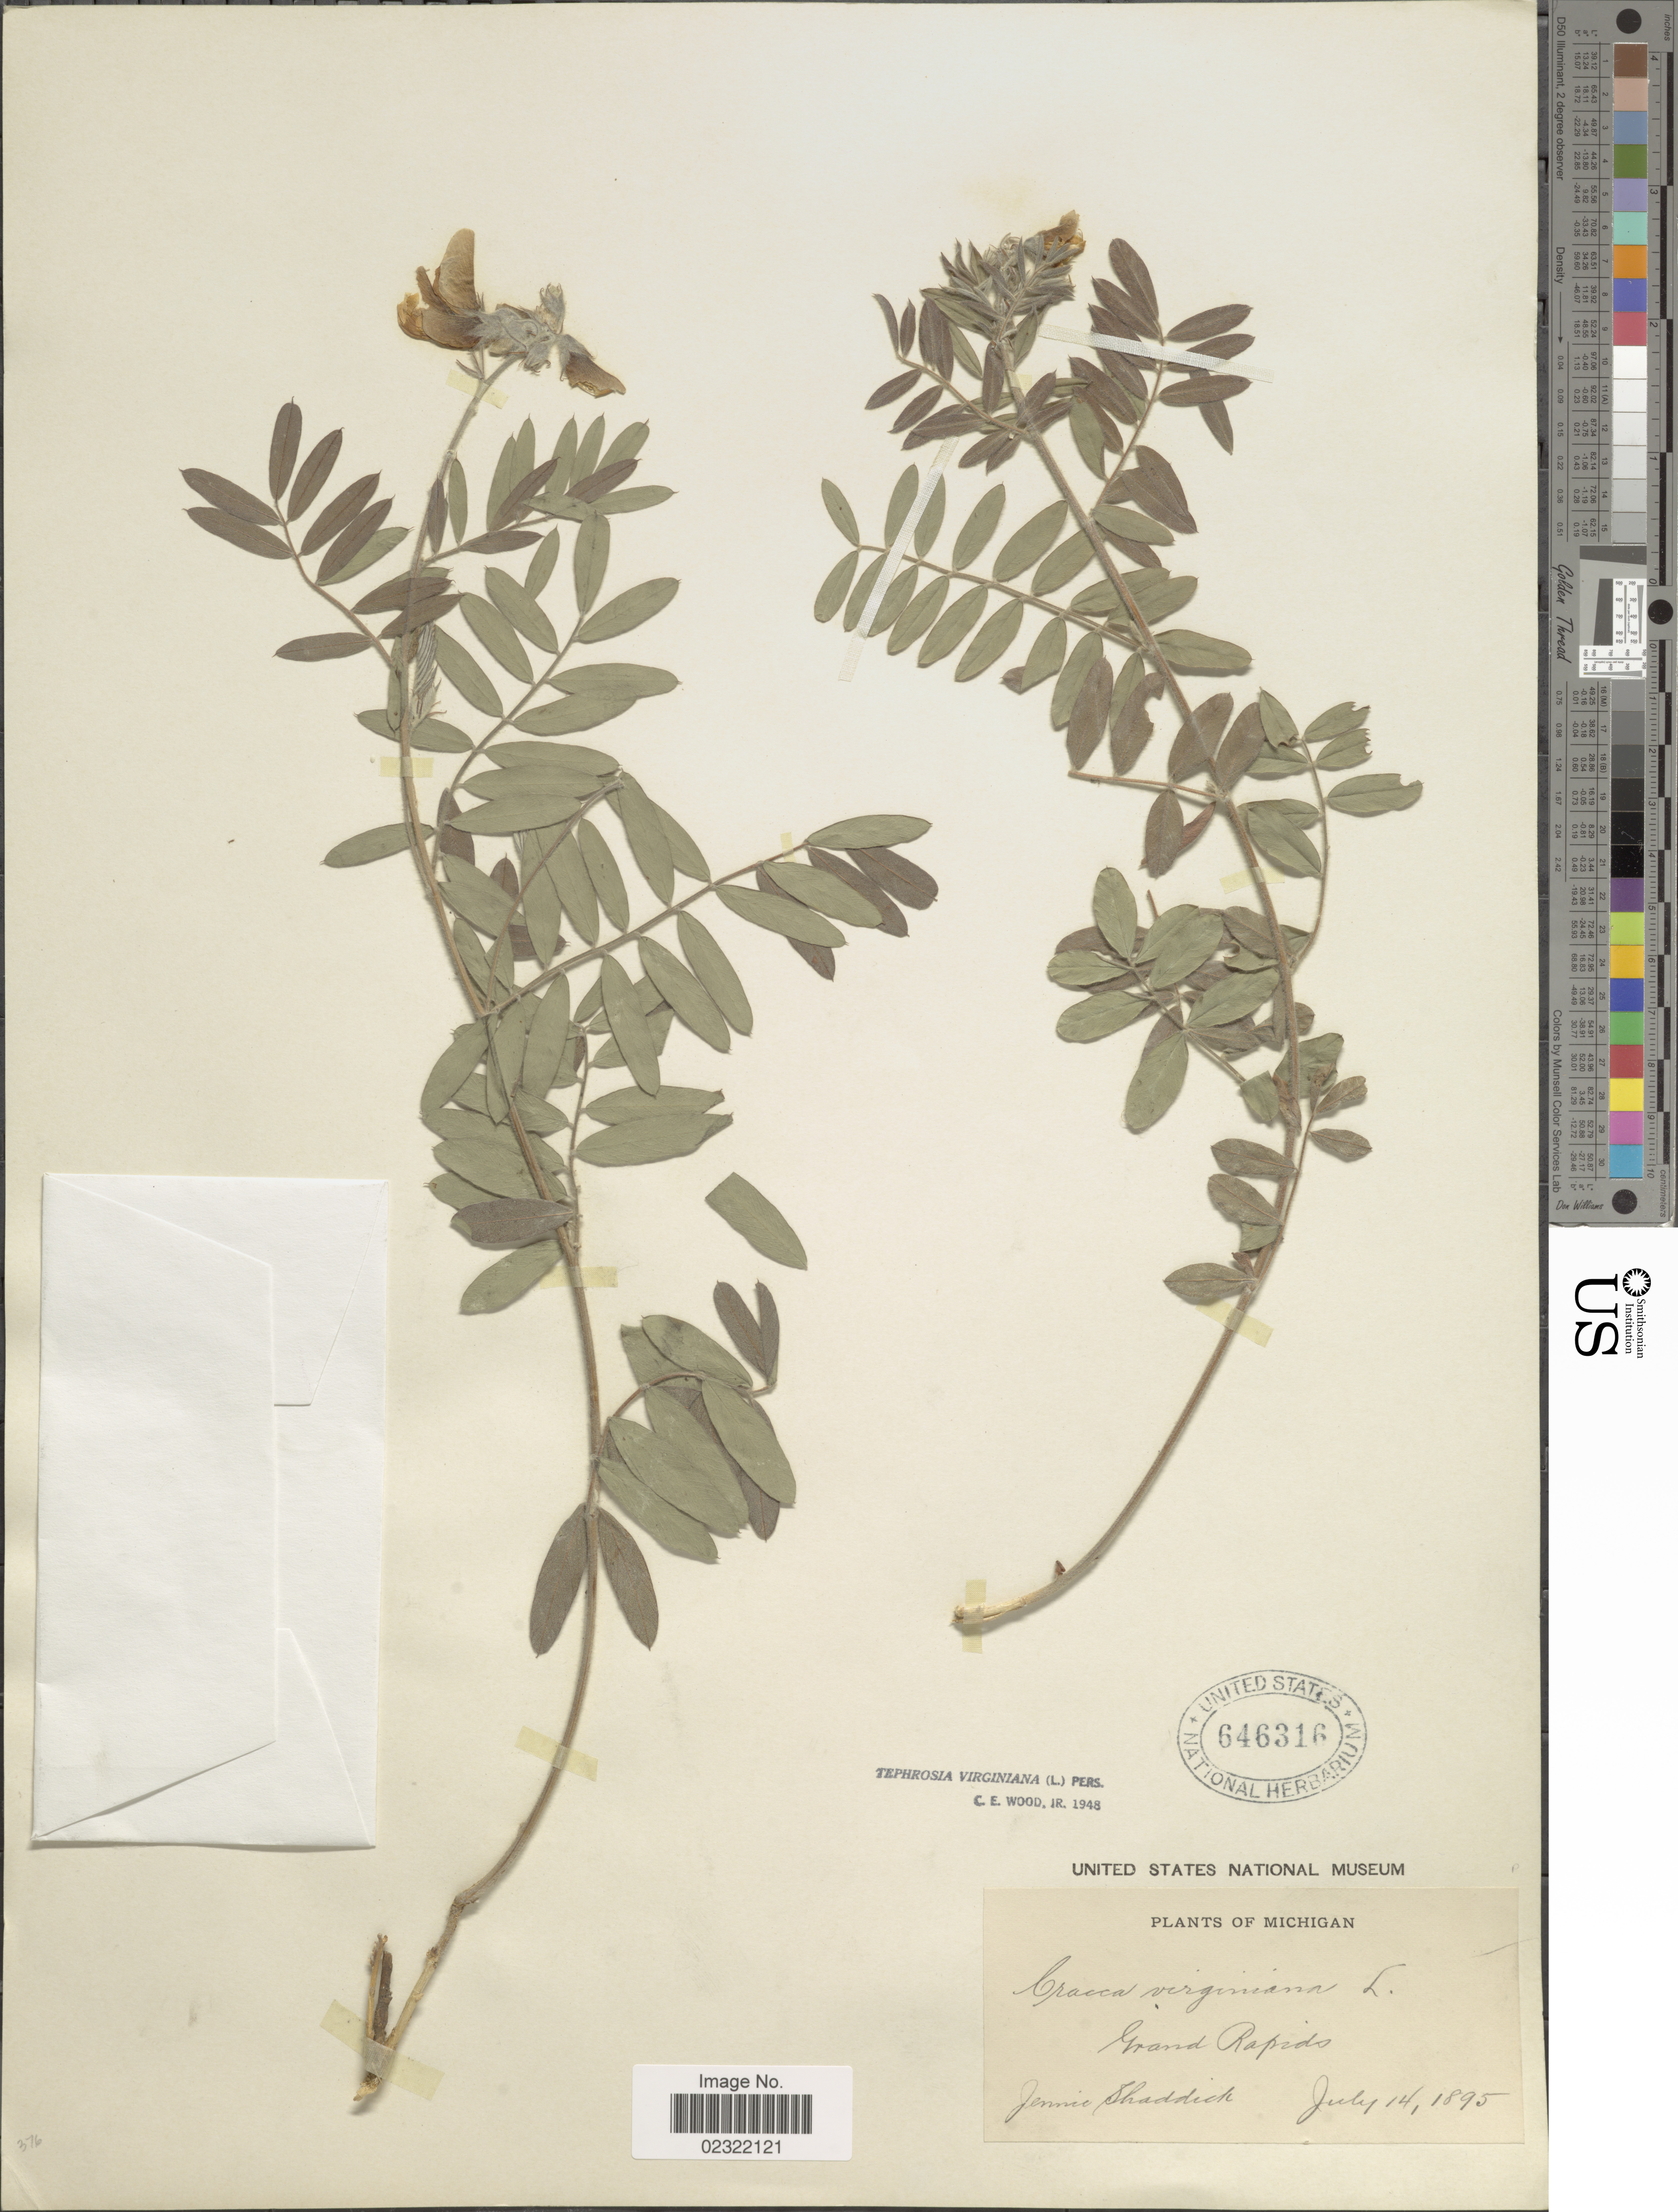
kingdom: Plantae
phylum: Tracheophyta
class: Magnoliopsida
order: Fabales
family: Fabaceae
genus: Tephrosia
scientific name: Tephrosia virginiana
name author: (L.) Pers.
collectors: J. Shaddick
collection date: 1895-07-14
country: United States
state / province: Michigan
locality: Grand Rapids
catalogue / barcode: US 646316